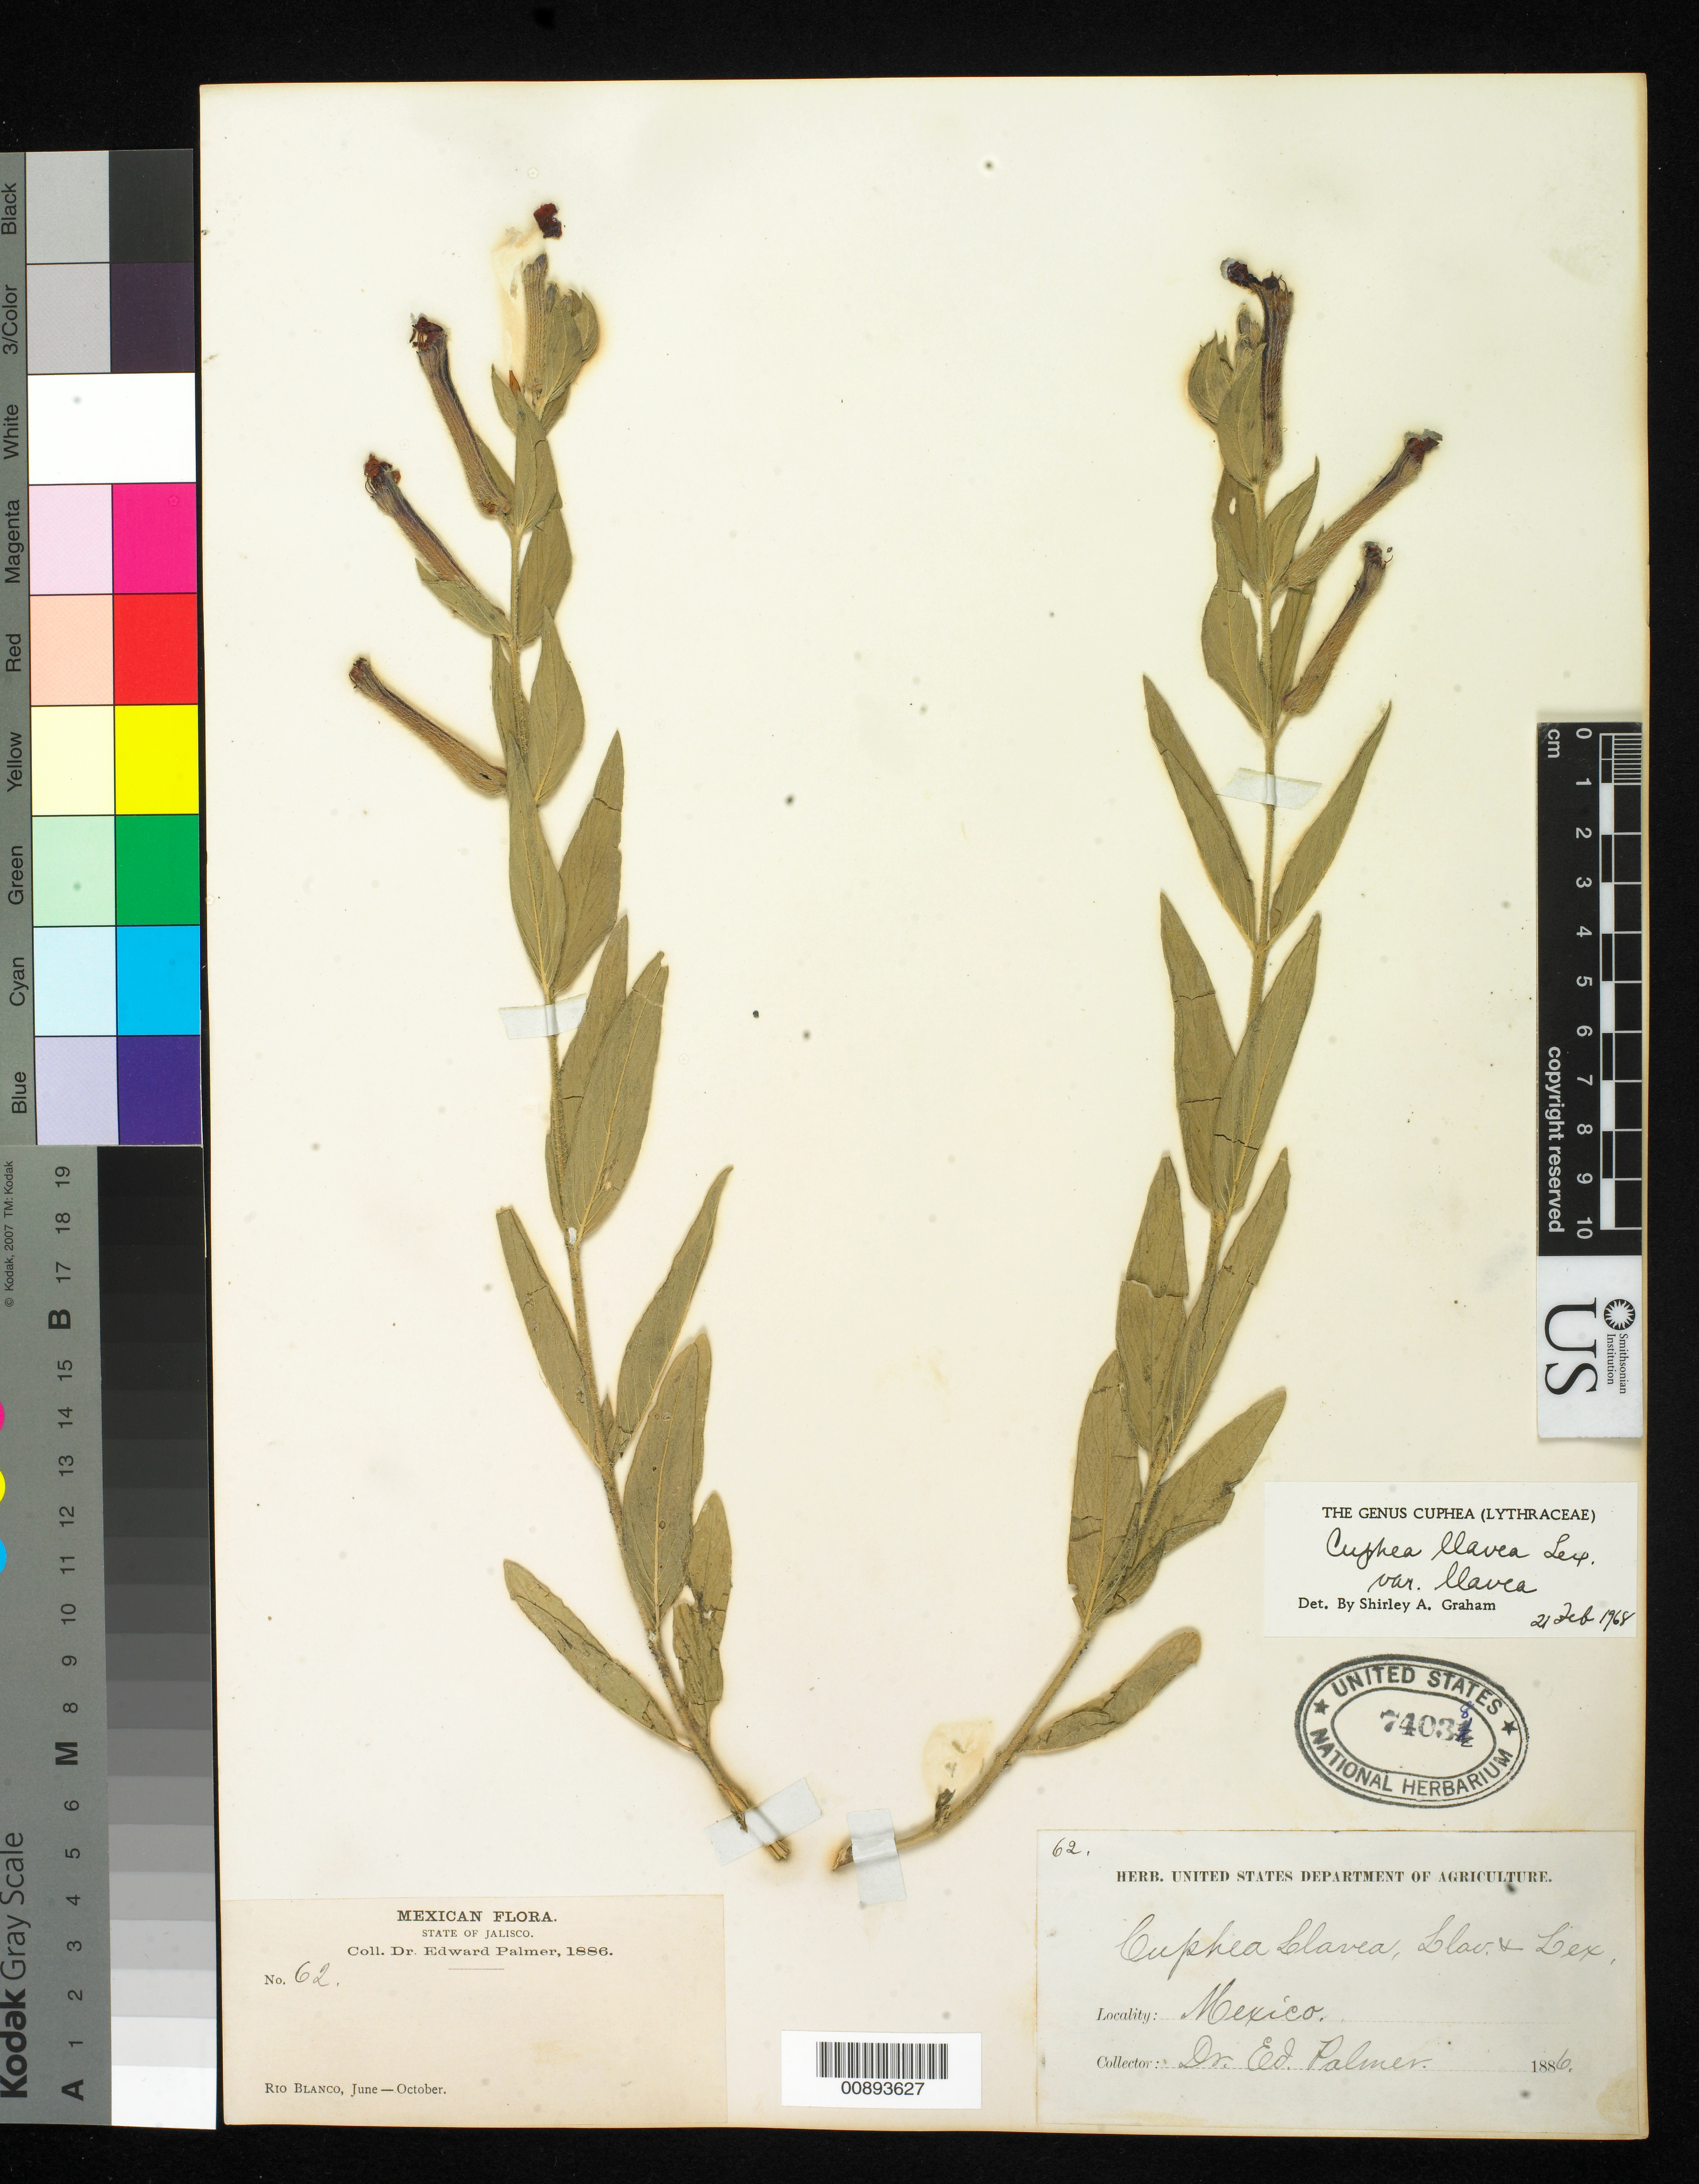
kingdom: Plantae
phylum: Tracheophyta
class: Magnoliopsida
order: Myrtales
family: Lythraceae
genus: Cuphea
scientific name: Cuphea llavea var. llavea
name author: Lex.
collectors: E. Palmer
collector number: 62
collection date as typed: Jun 1886 to -- Oct 1886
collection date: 1886-06/1886-10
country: Mexico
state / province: Jalisco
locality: Río Blanco, Jalisco.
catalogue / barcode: US 74038